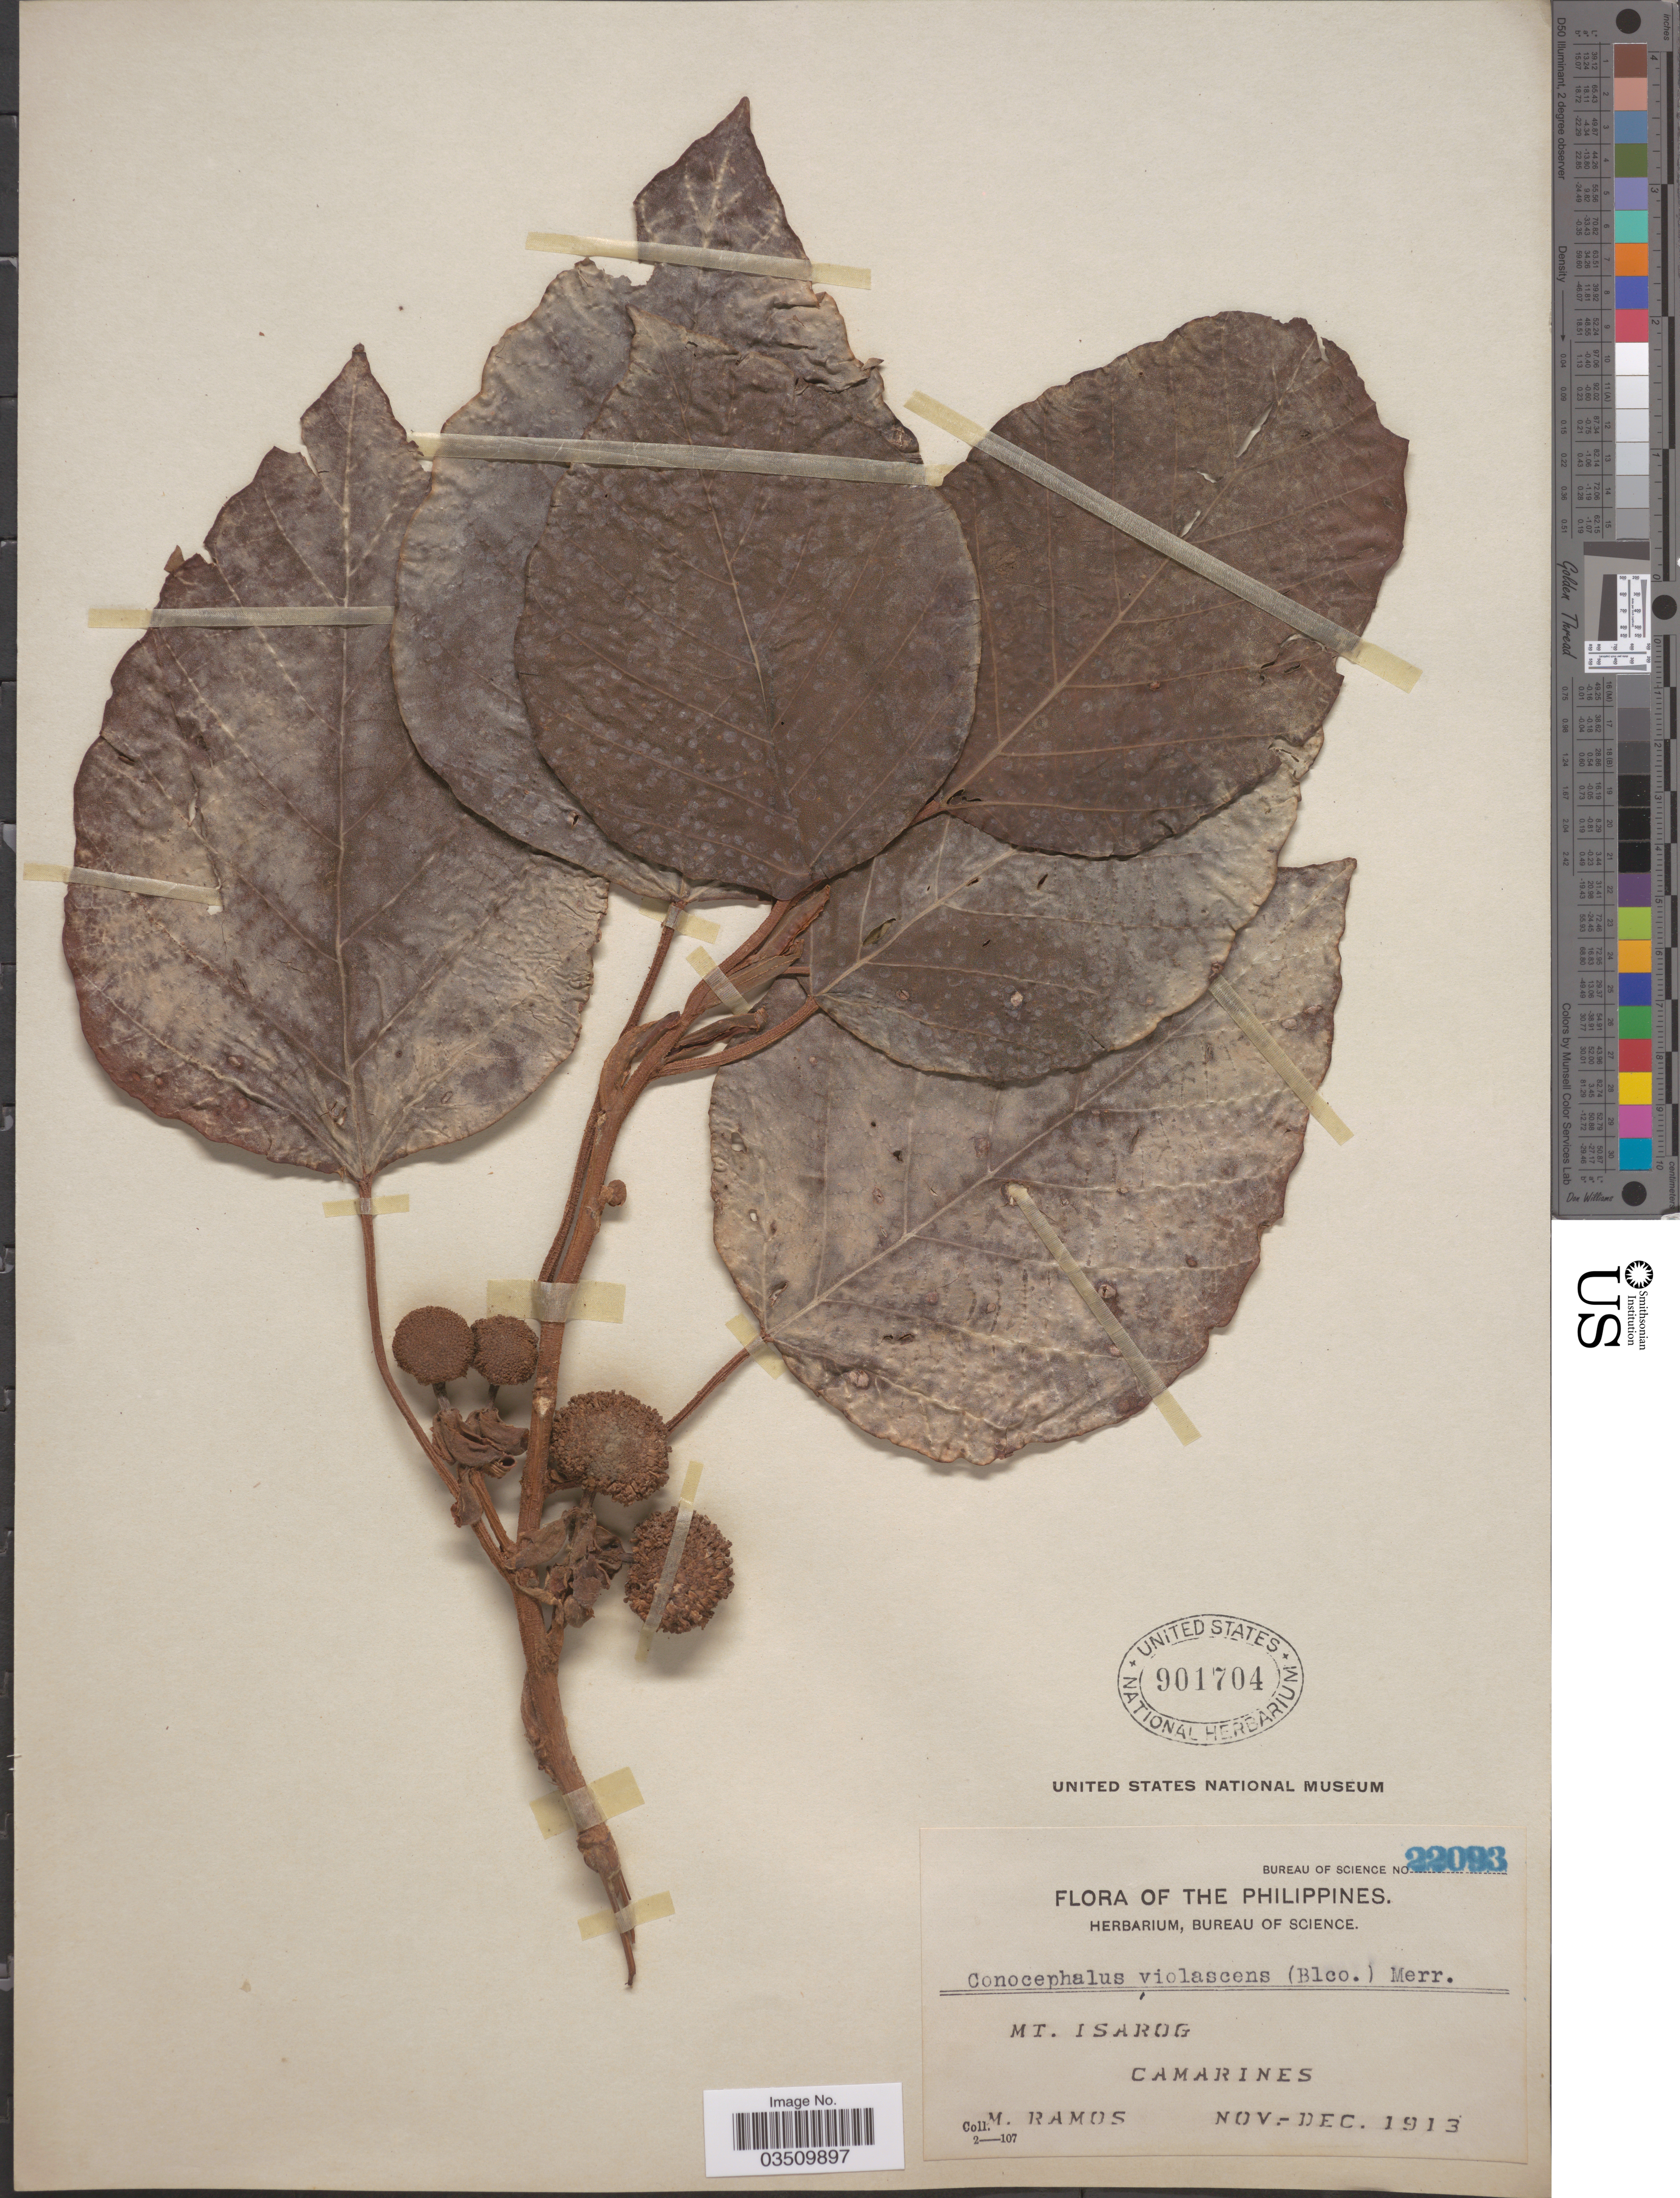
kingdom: Plantae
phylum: Tracheophyta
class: Magnoliopsida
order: Rosales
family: Urticaceae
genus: Poikilospermum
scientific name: Poikilospermum suaveolens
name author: (Blume) Merr.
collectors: M. Ramos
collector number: Bureau of Science 22093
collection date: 1913-11/1913-12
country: Philippines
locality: Mt. Isarog. Camarines.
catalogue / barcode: US 901704